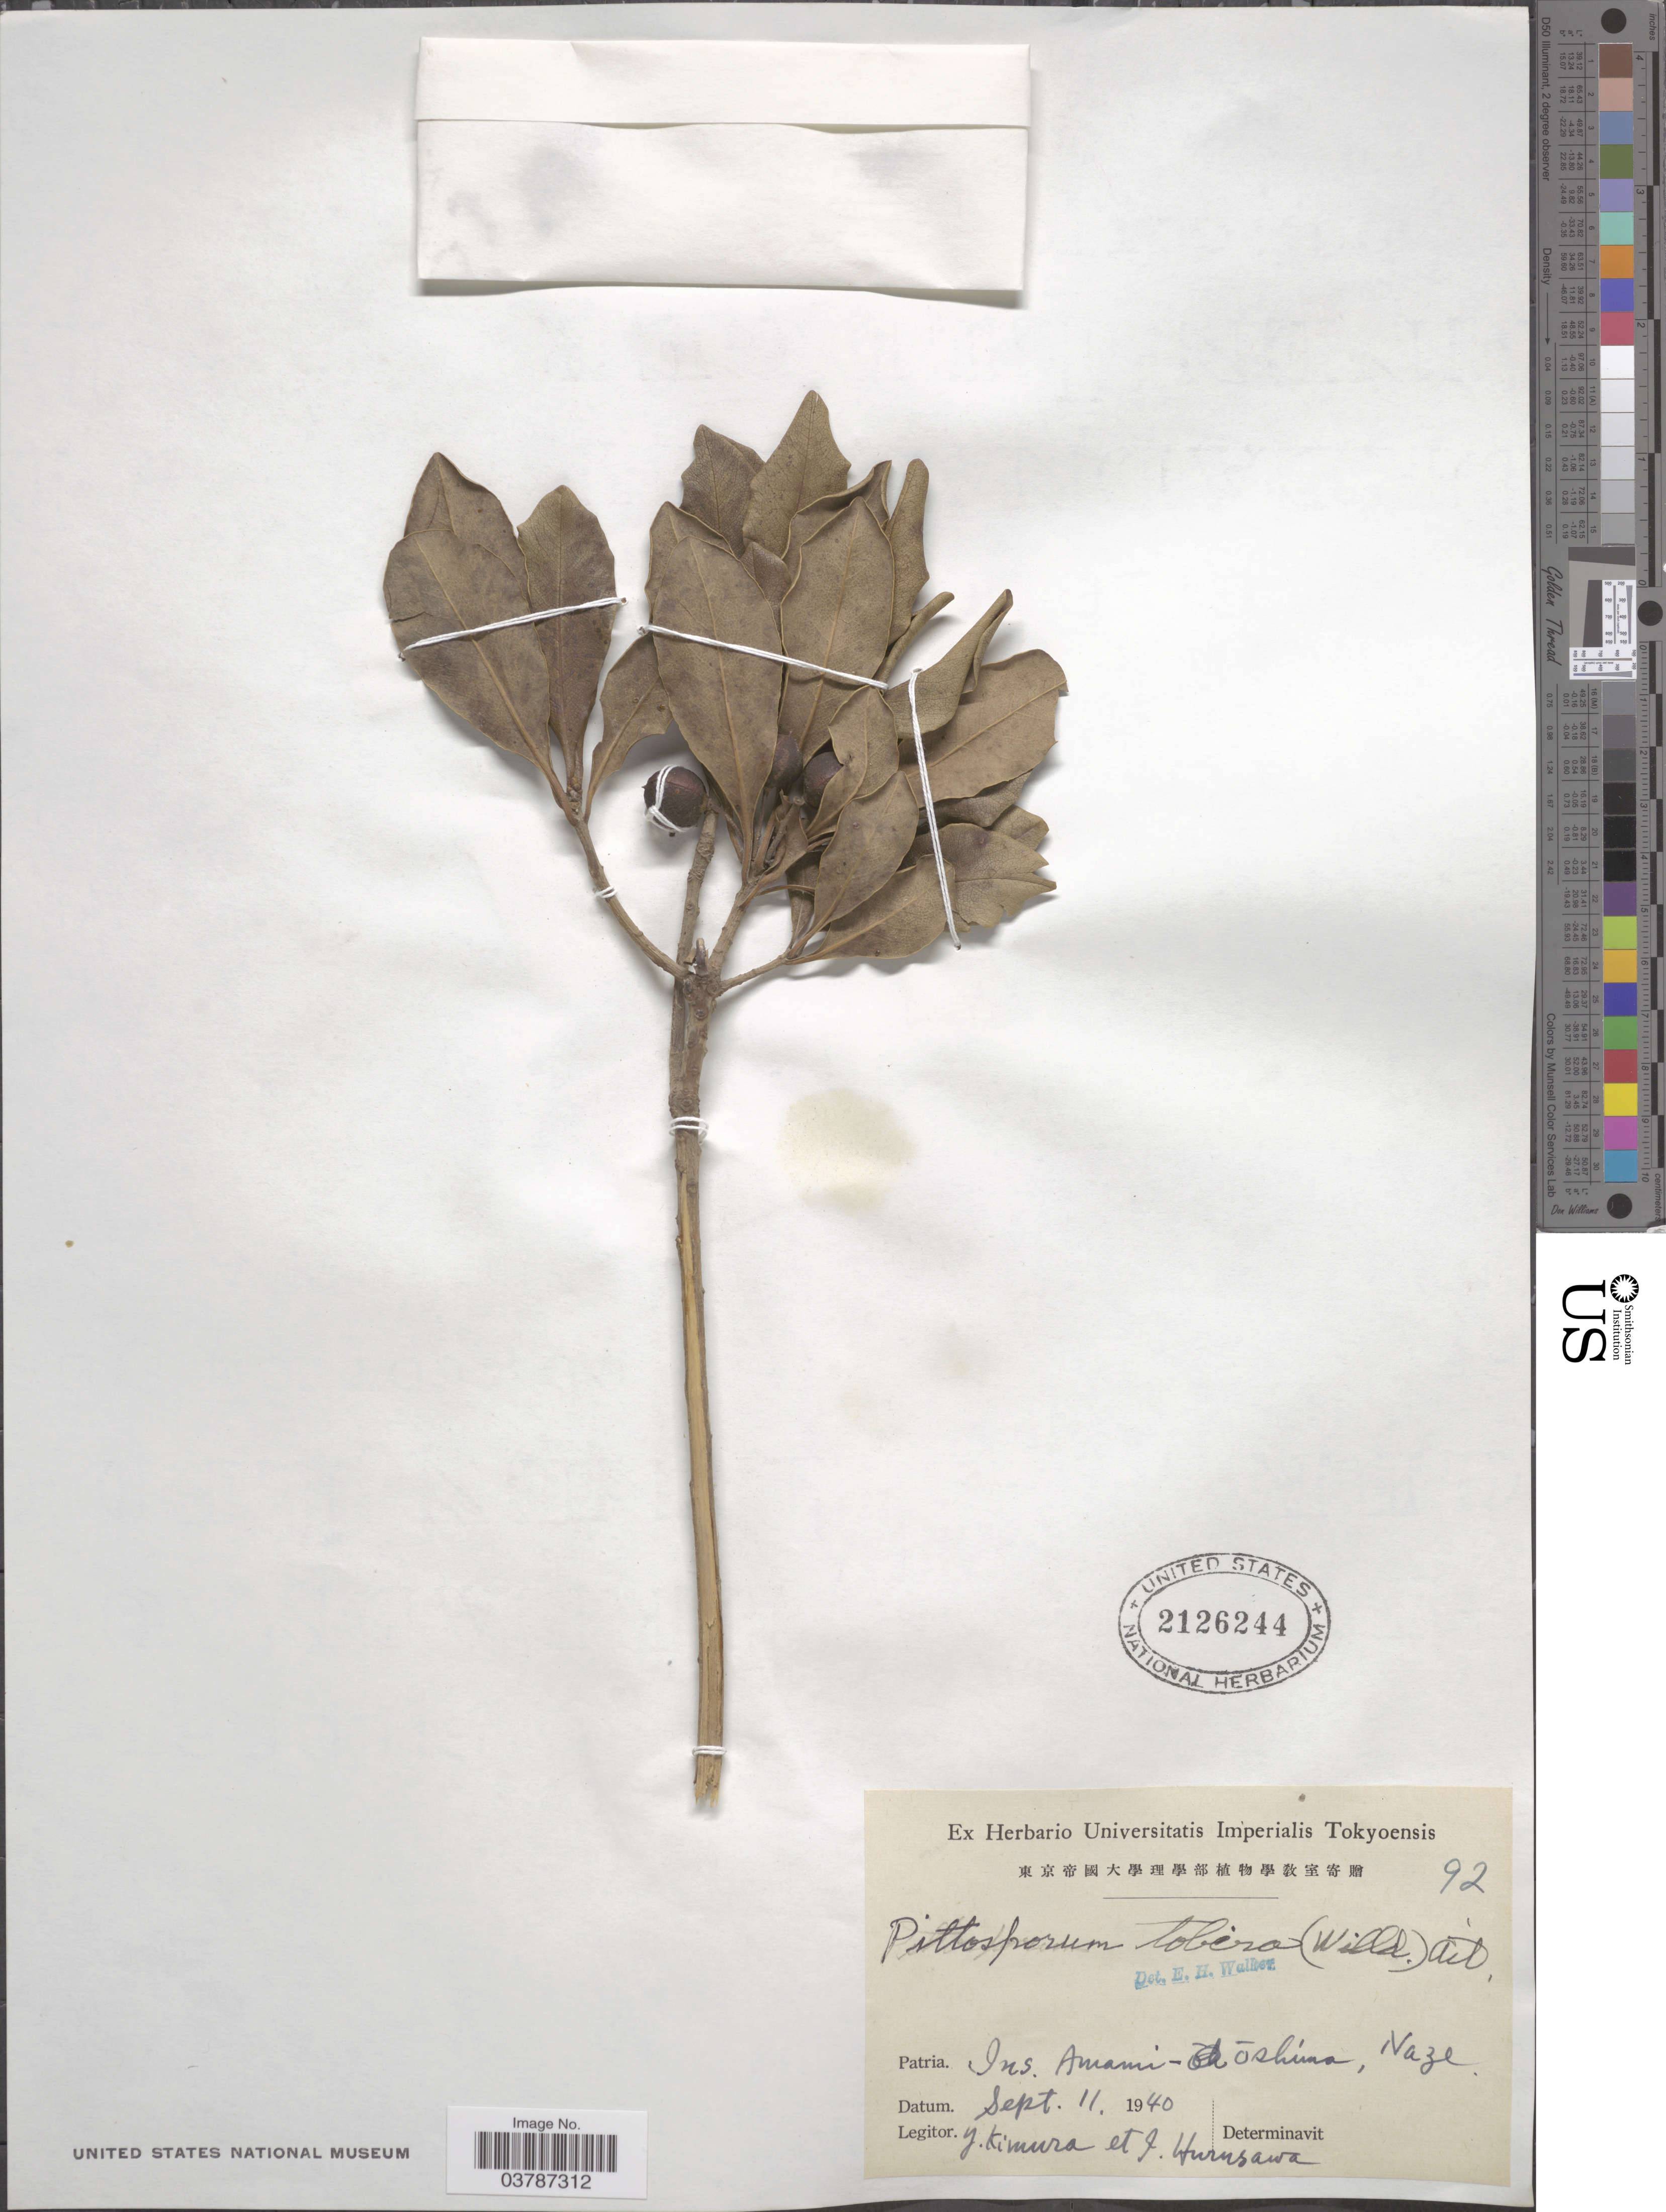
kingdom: Plantae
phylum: Tracheophyta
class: Magnoliopsida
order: Apiales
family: Pittosporaceae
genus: Pittosporum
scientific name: Pittosporum tobira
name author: (Thunb.) W.T. Aiton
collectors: Y. Kimura & I. Hurusawa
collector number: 92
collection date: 1940-09-11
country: Japan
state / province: Tokyo, Federal City of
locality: Ins. Amami-ōshíma, Naze.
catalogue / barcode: US 2126244